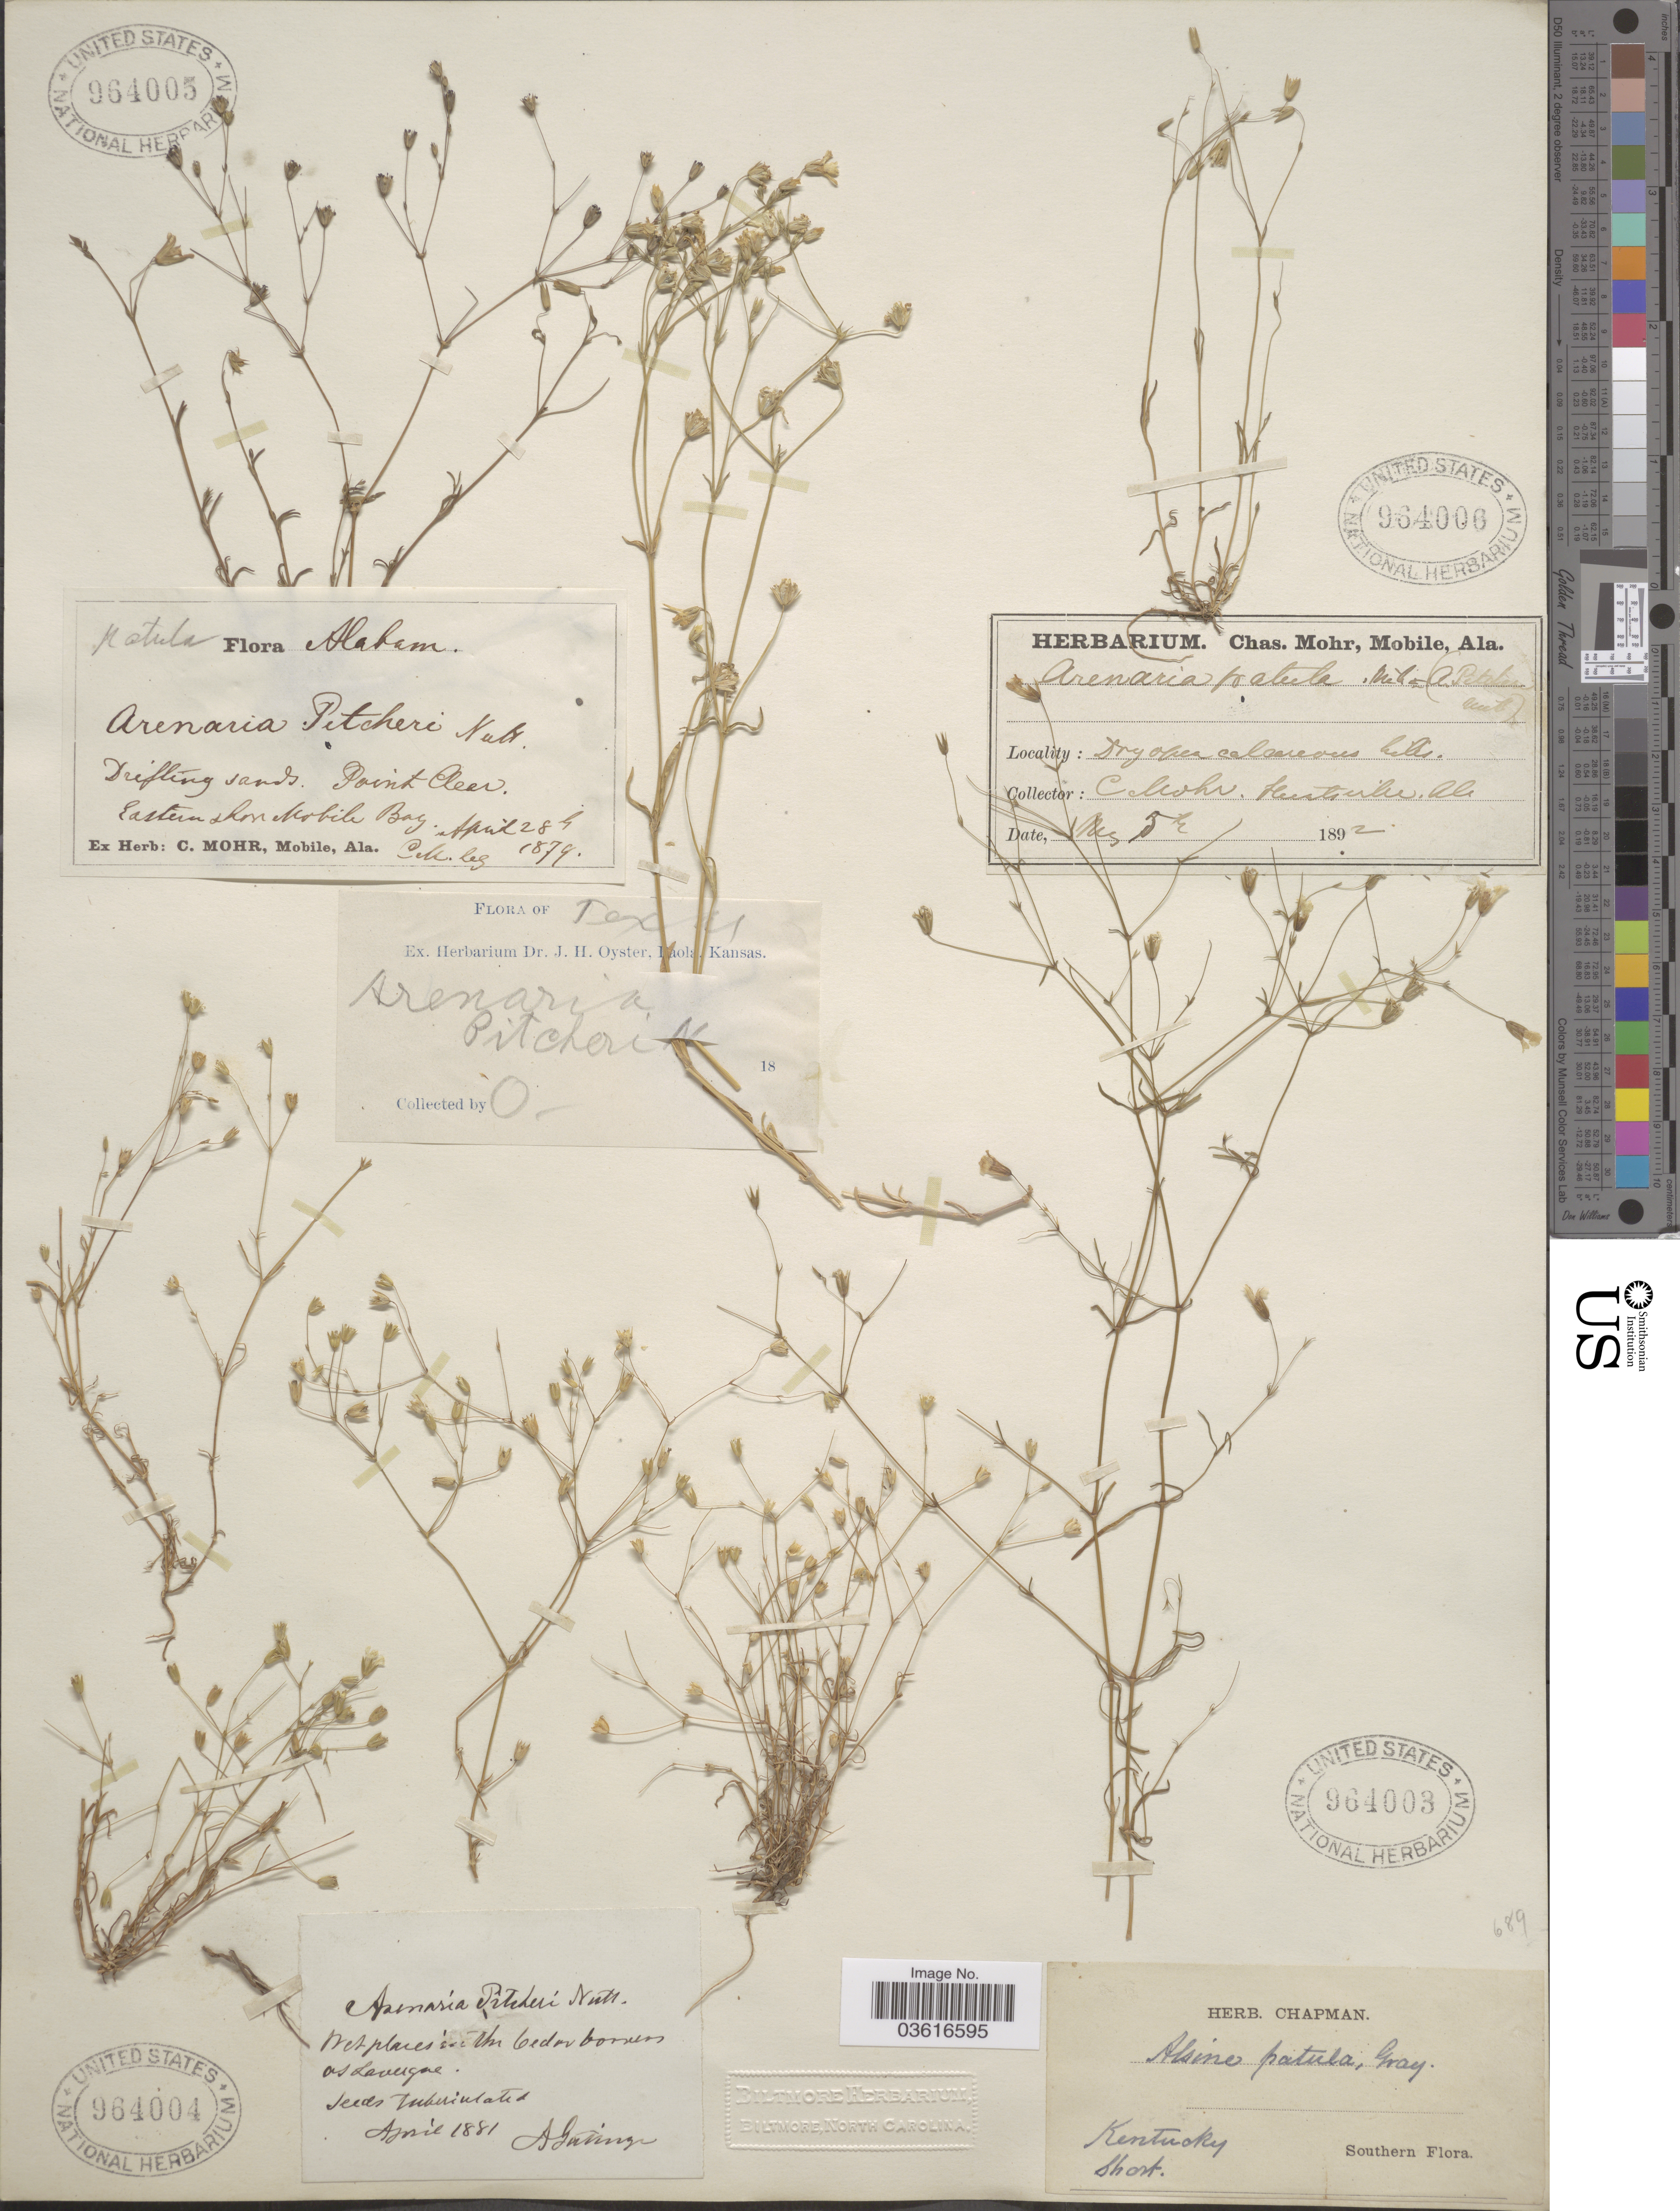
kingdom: Plantae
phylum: Tracheophyta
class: Magnoliopsida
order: Caryophyllales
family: Caryophyllaceae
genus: Minuartia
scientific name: Minuartia patula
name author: (Michx.) Mattf.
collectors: Mohr, C. T. (herbarium)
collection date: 1892-05-05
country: United States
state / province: Alabama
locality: Huntsville.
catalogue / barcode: US 964006-4